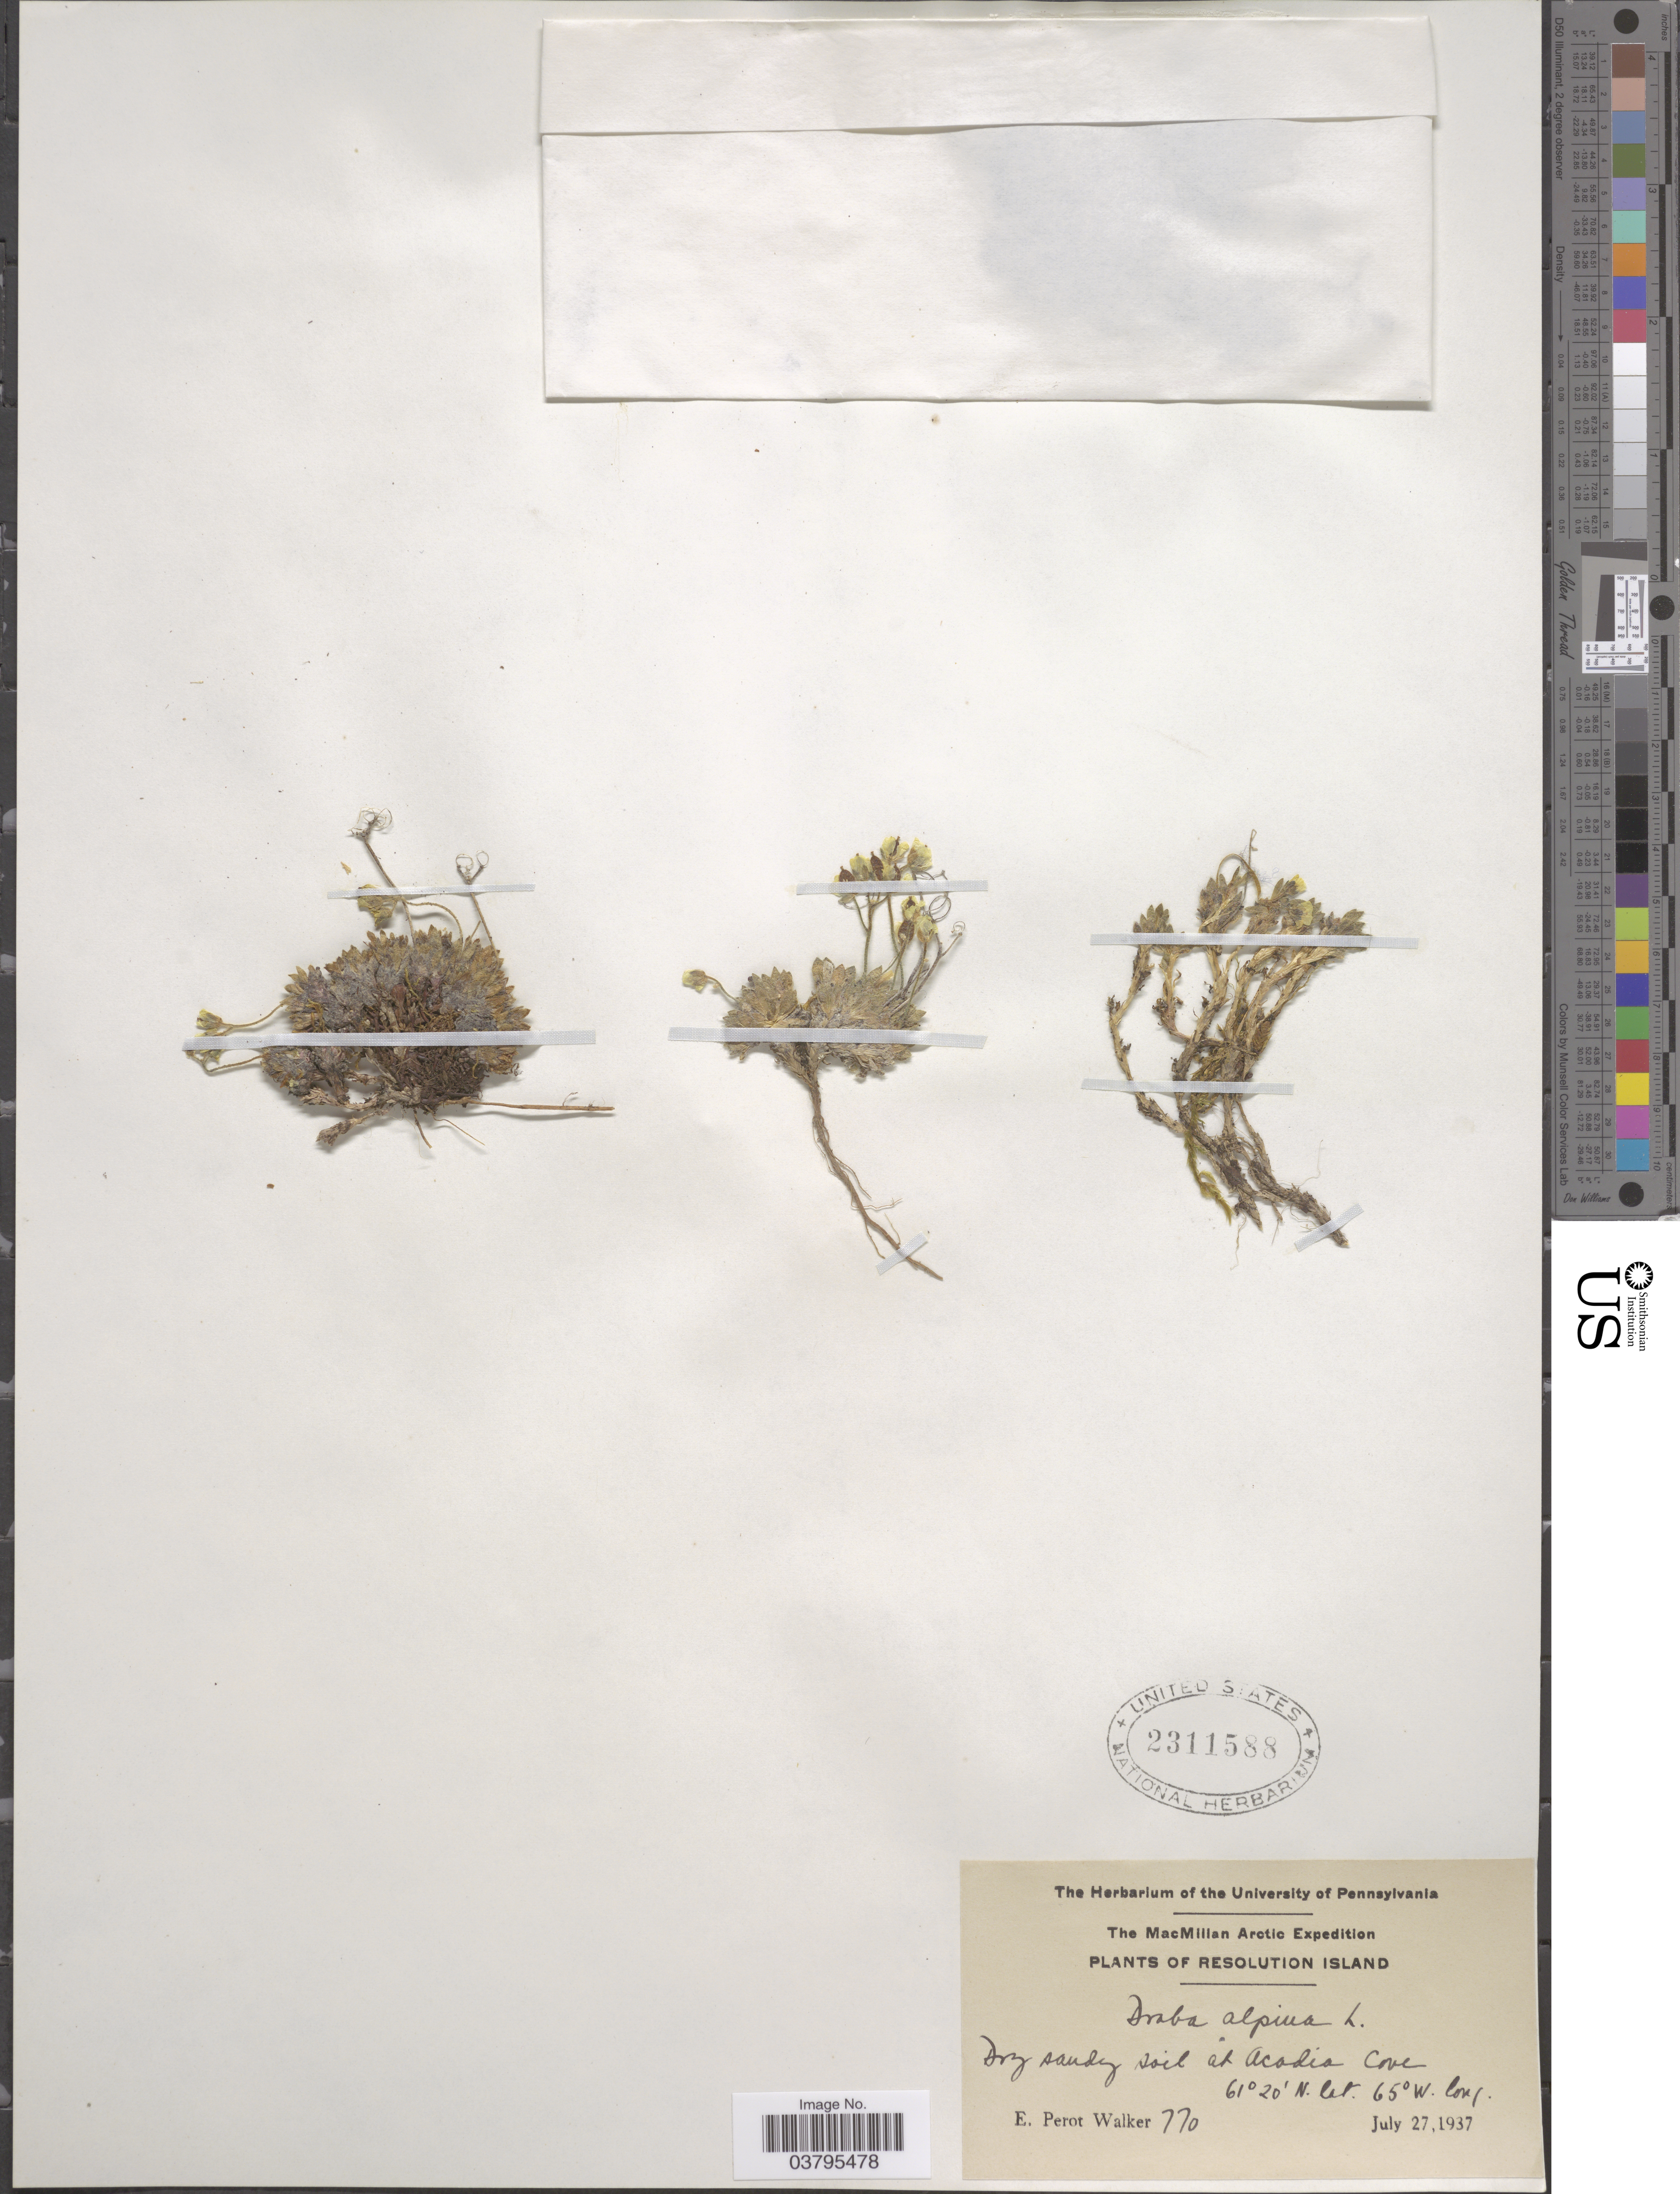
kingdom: Plantae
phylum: Tracheophyta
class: Magnoliopsida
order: Brassicales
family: Brassicaceae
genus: Draba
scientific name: Draba alpina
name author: L.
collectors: E. Walker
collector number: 770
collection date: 1937-07-27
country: Canada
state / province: Nunavut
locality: Resolution Island. Dry sandy soil at Acadia Cove.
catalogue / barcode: US 2311588